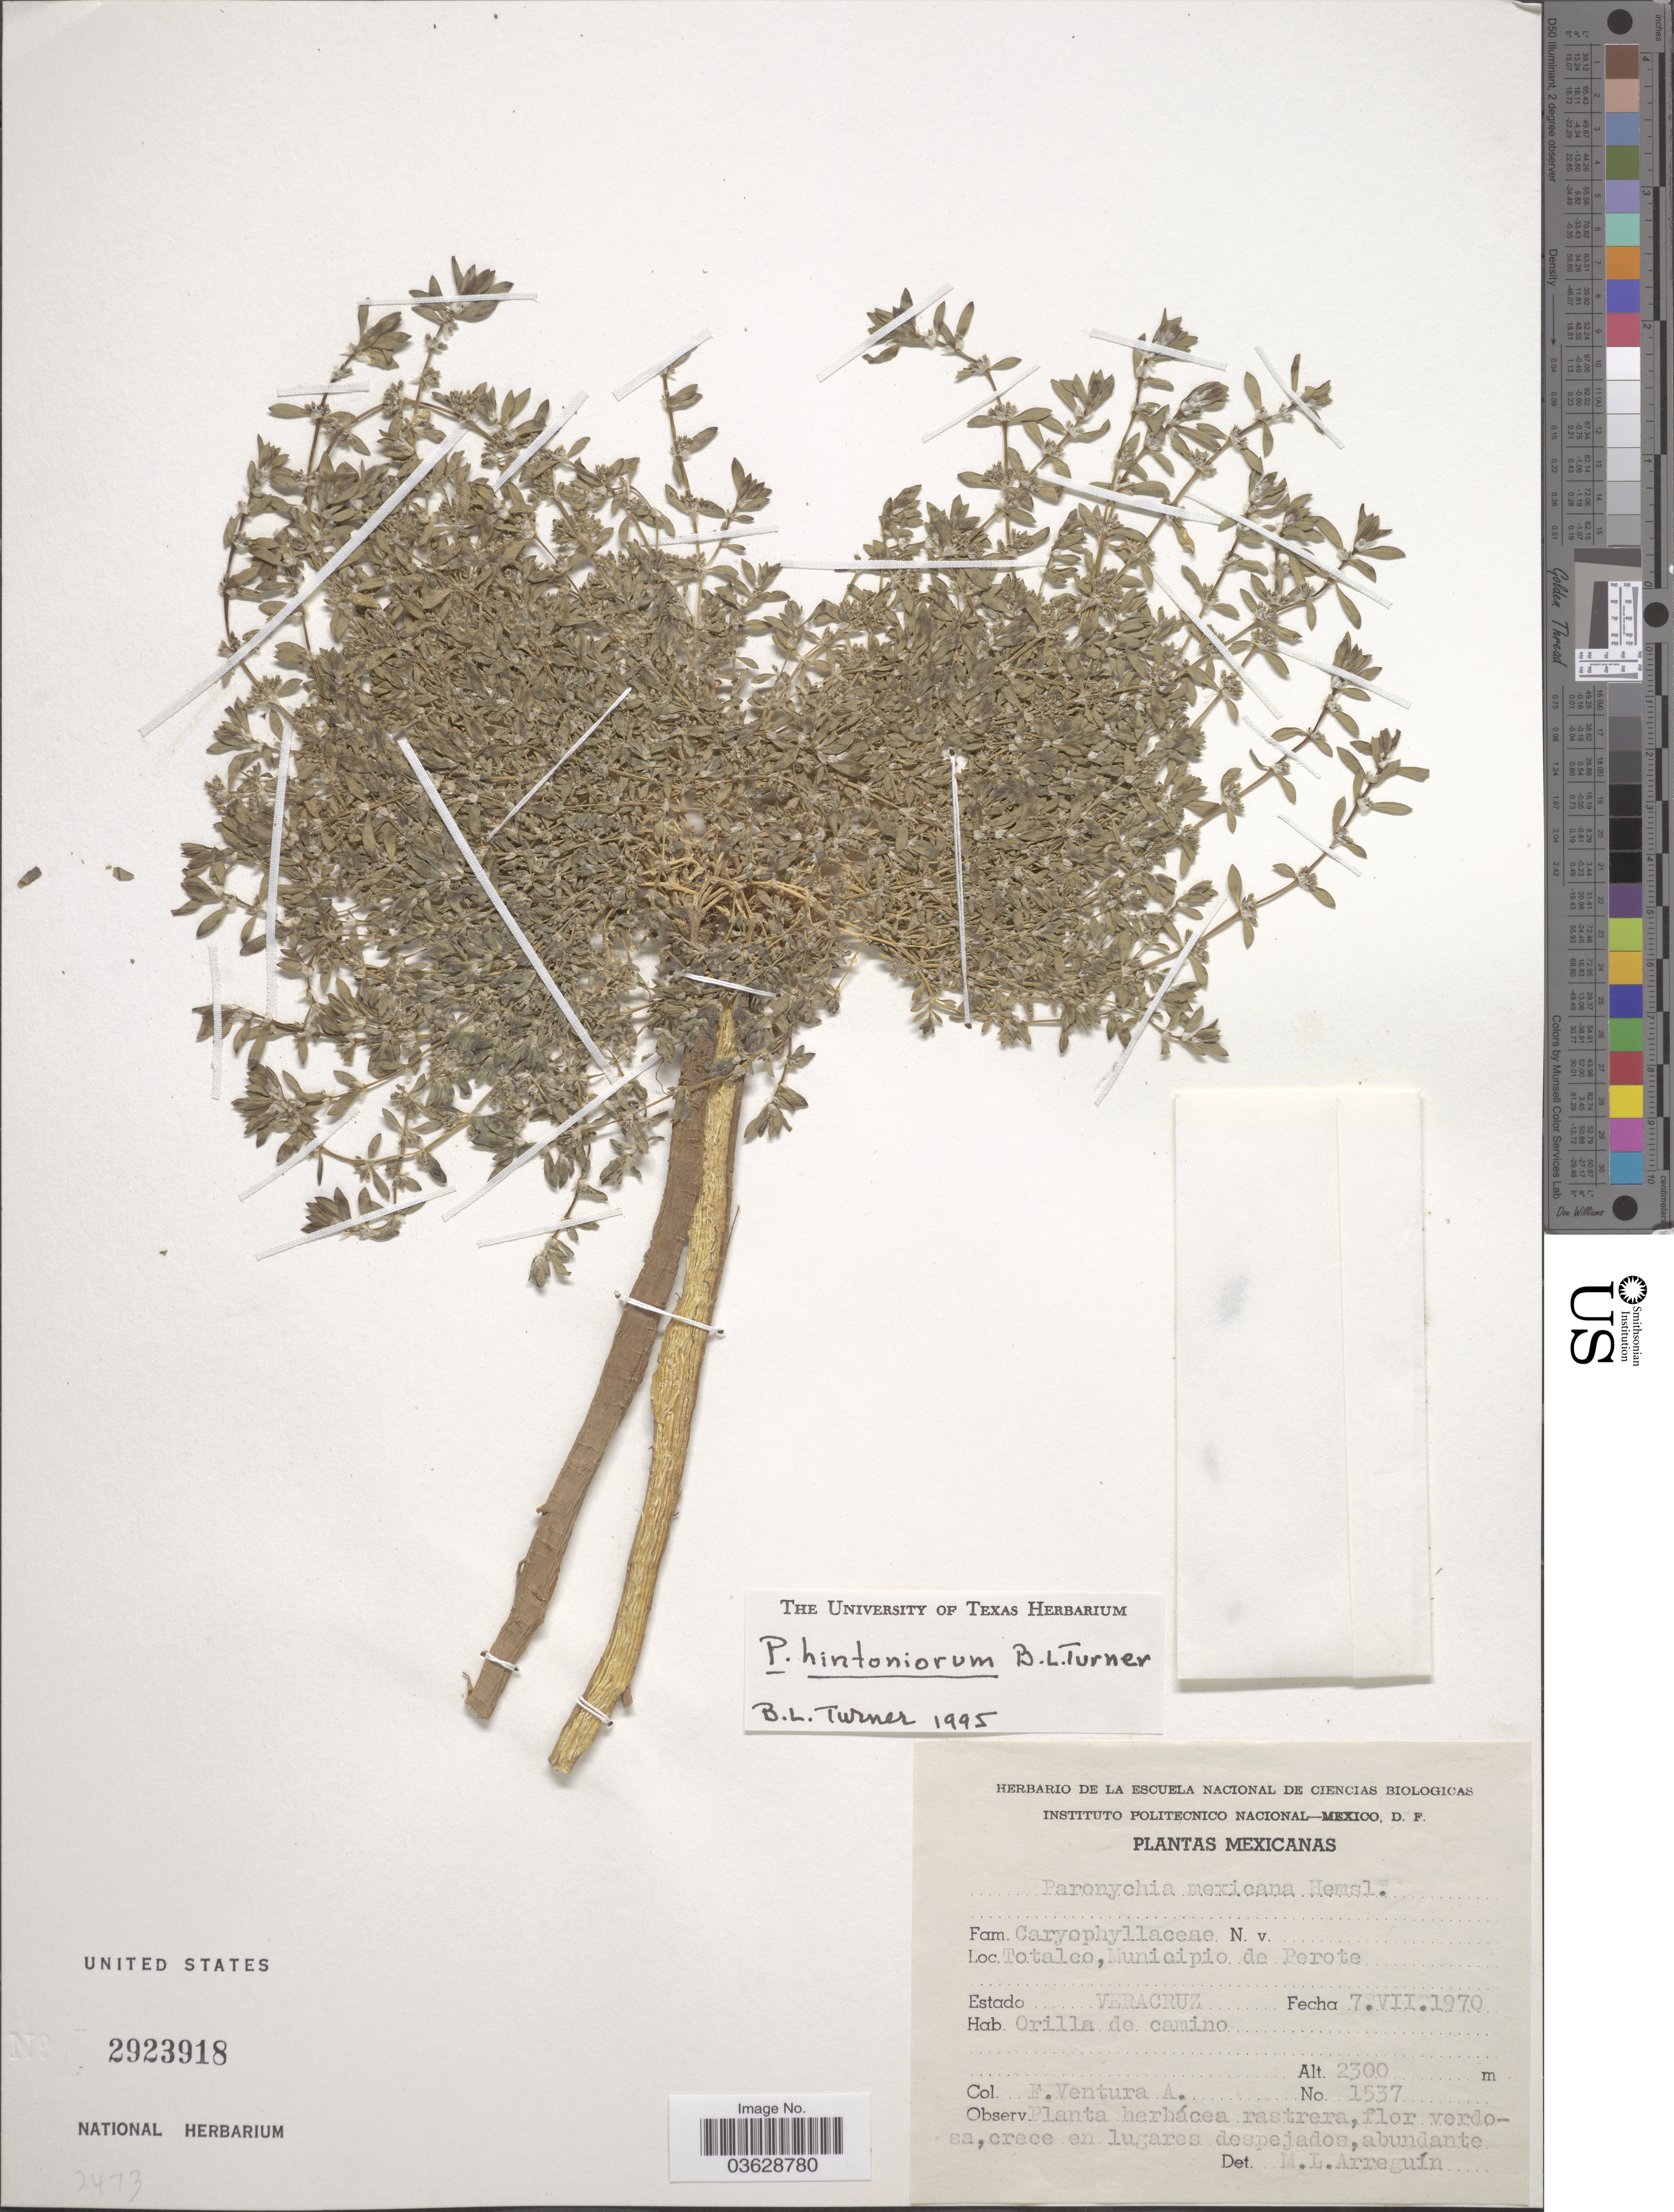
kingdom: Plantae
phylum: Tracheophyta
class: Magnoliopsida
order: Caryophyllales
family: Caryophyllaceae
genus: Paronychia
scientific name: Paronychia hintoniorum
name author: B.L. Turner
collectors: F. Ventura A.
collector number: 1537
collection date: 1970-07-07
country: Mexico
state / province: Veracruz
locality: Totalco, Municipio de Perote. Estado Veracruz. Orilla de camino.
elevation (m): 2300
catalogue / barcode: US 2923918